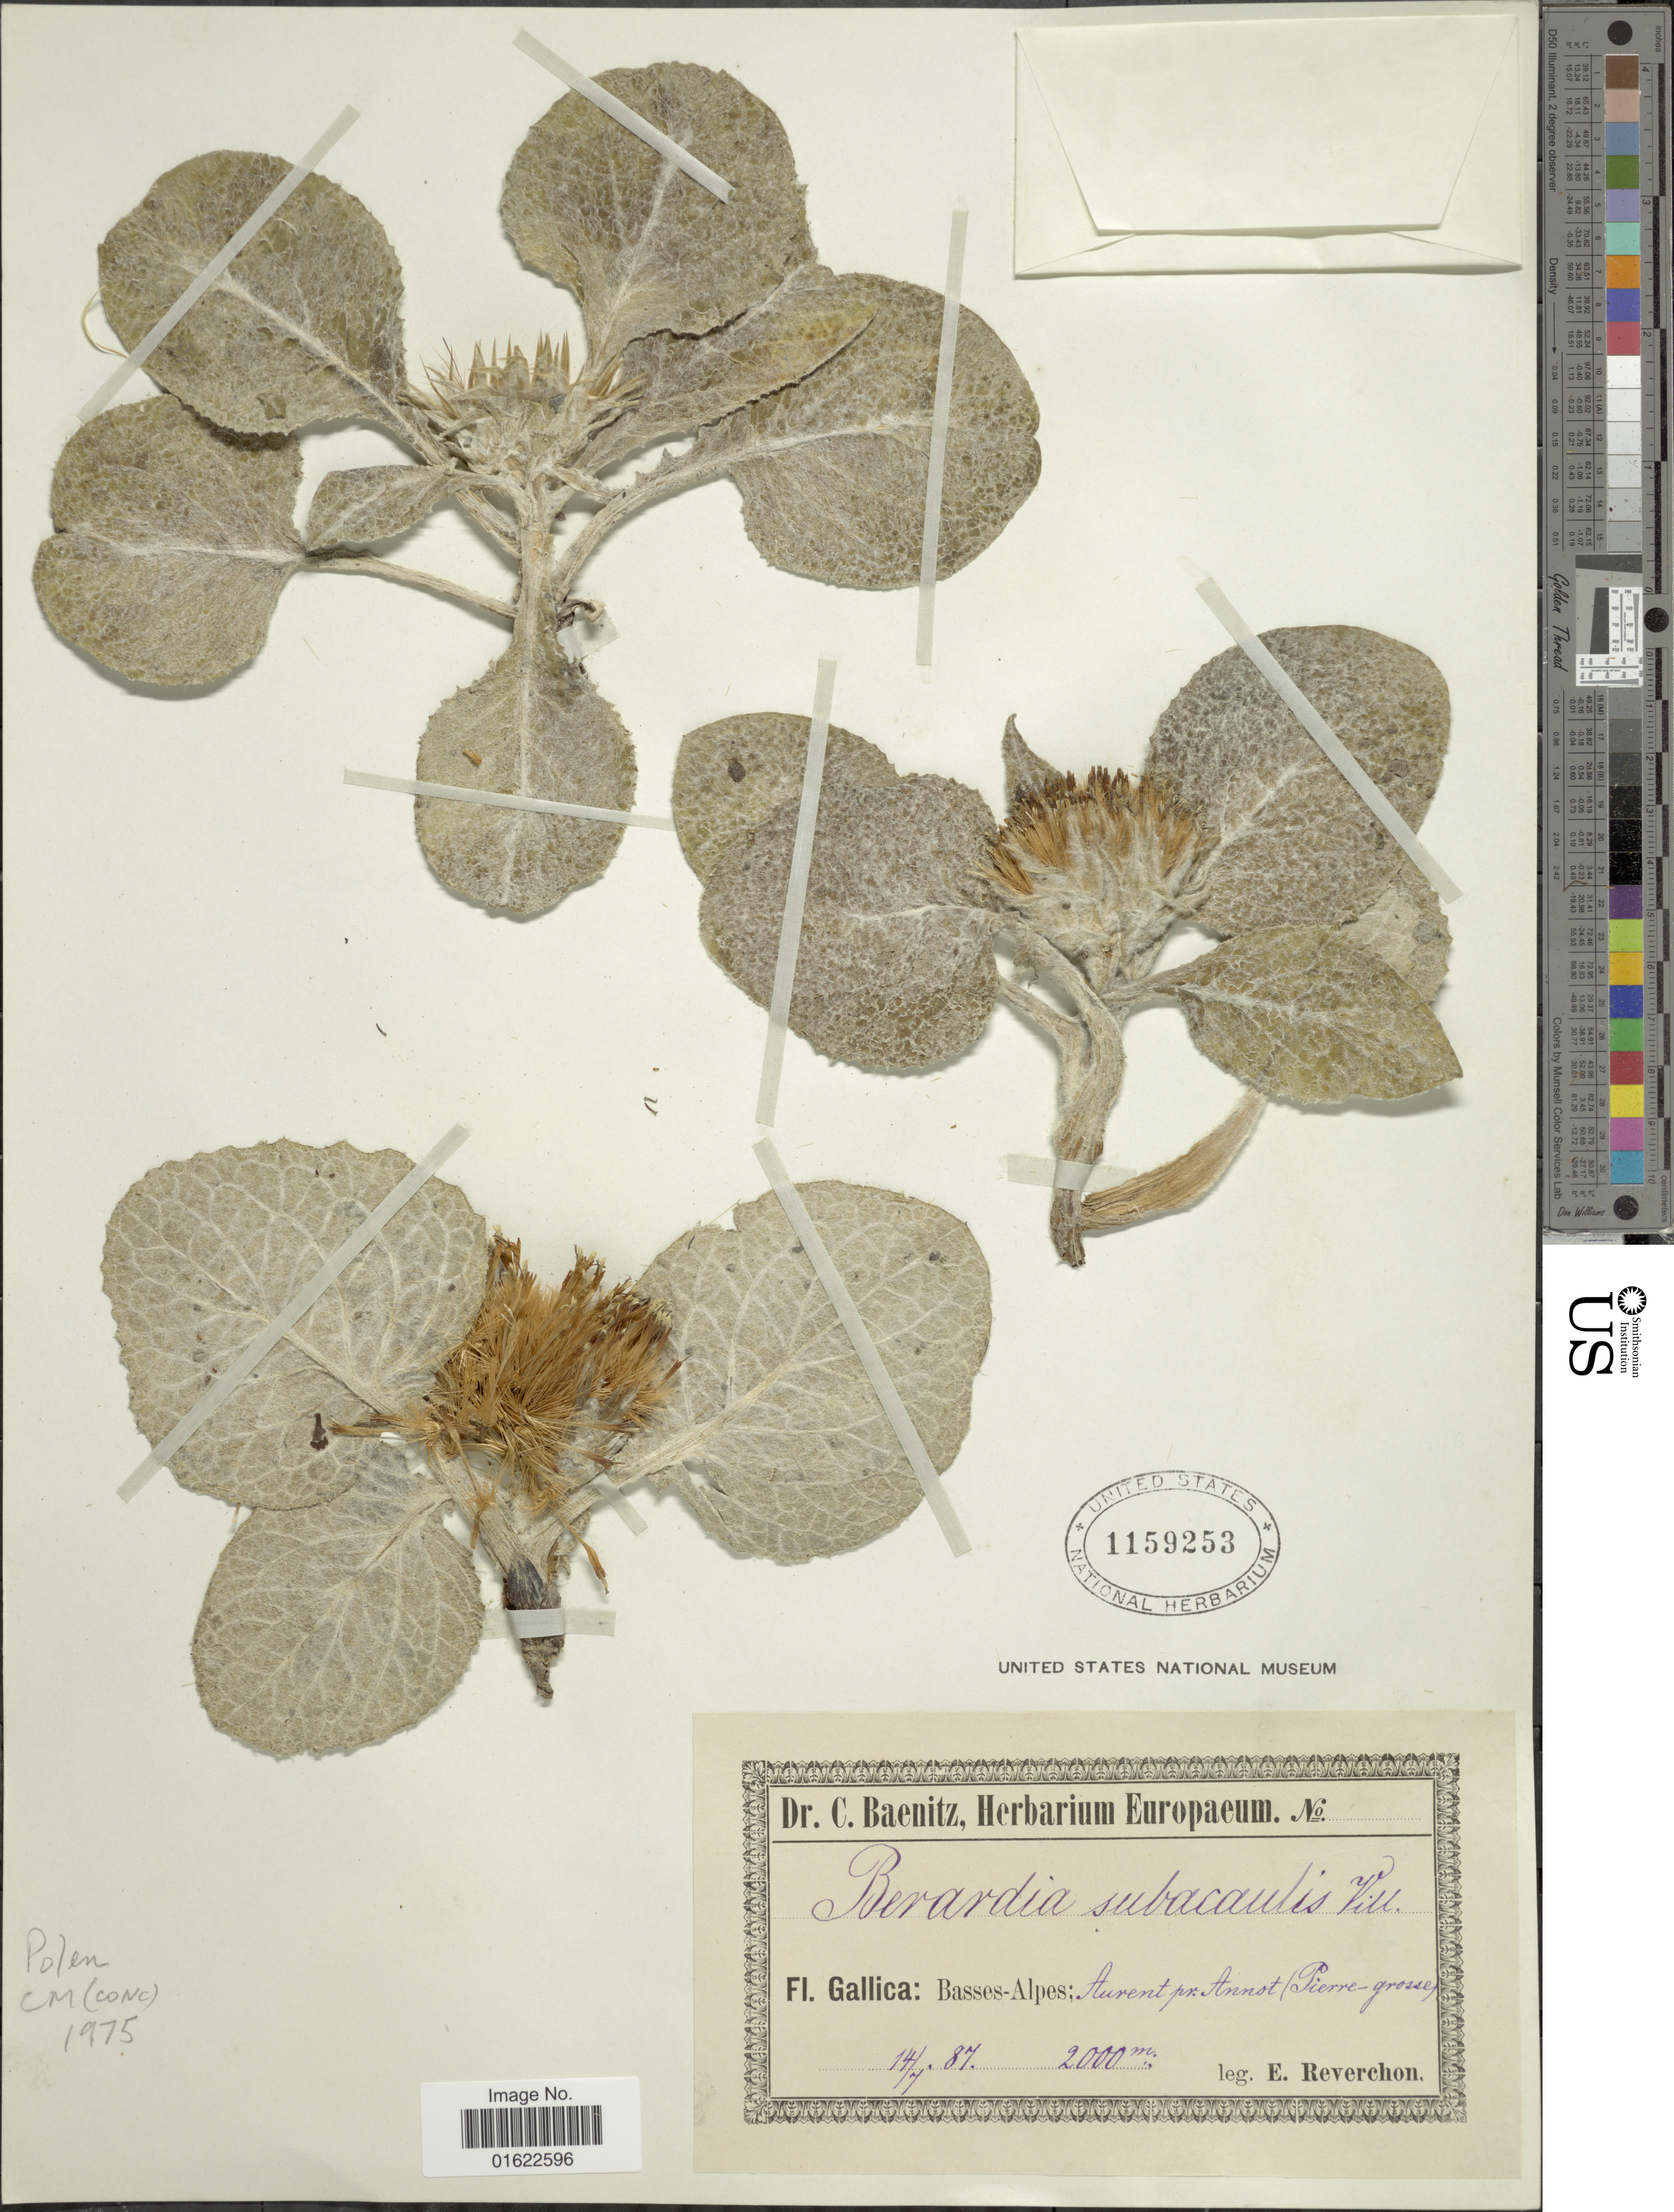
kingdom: Plantae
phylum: Tracheophyta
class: Magnoliopsida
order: Asterales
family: Asteraceae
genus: Berardia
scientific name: Berardia lanuginose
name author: (Lam.) Fiori & Paol.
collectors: E. Reverchon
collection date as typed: Transcribed d/m/y: 14/7/87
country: France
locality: Gallica: Basses-Alpes: Aurent pr. Annot (Pierre-grosse)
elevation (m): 2000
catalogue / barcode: US 1159253